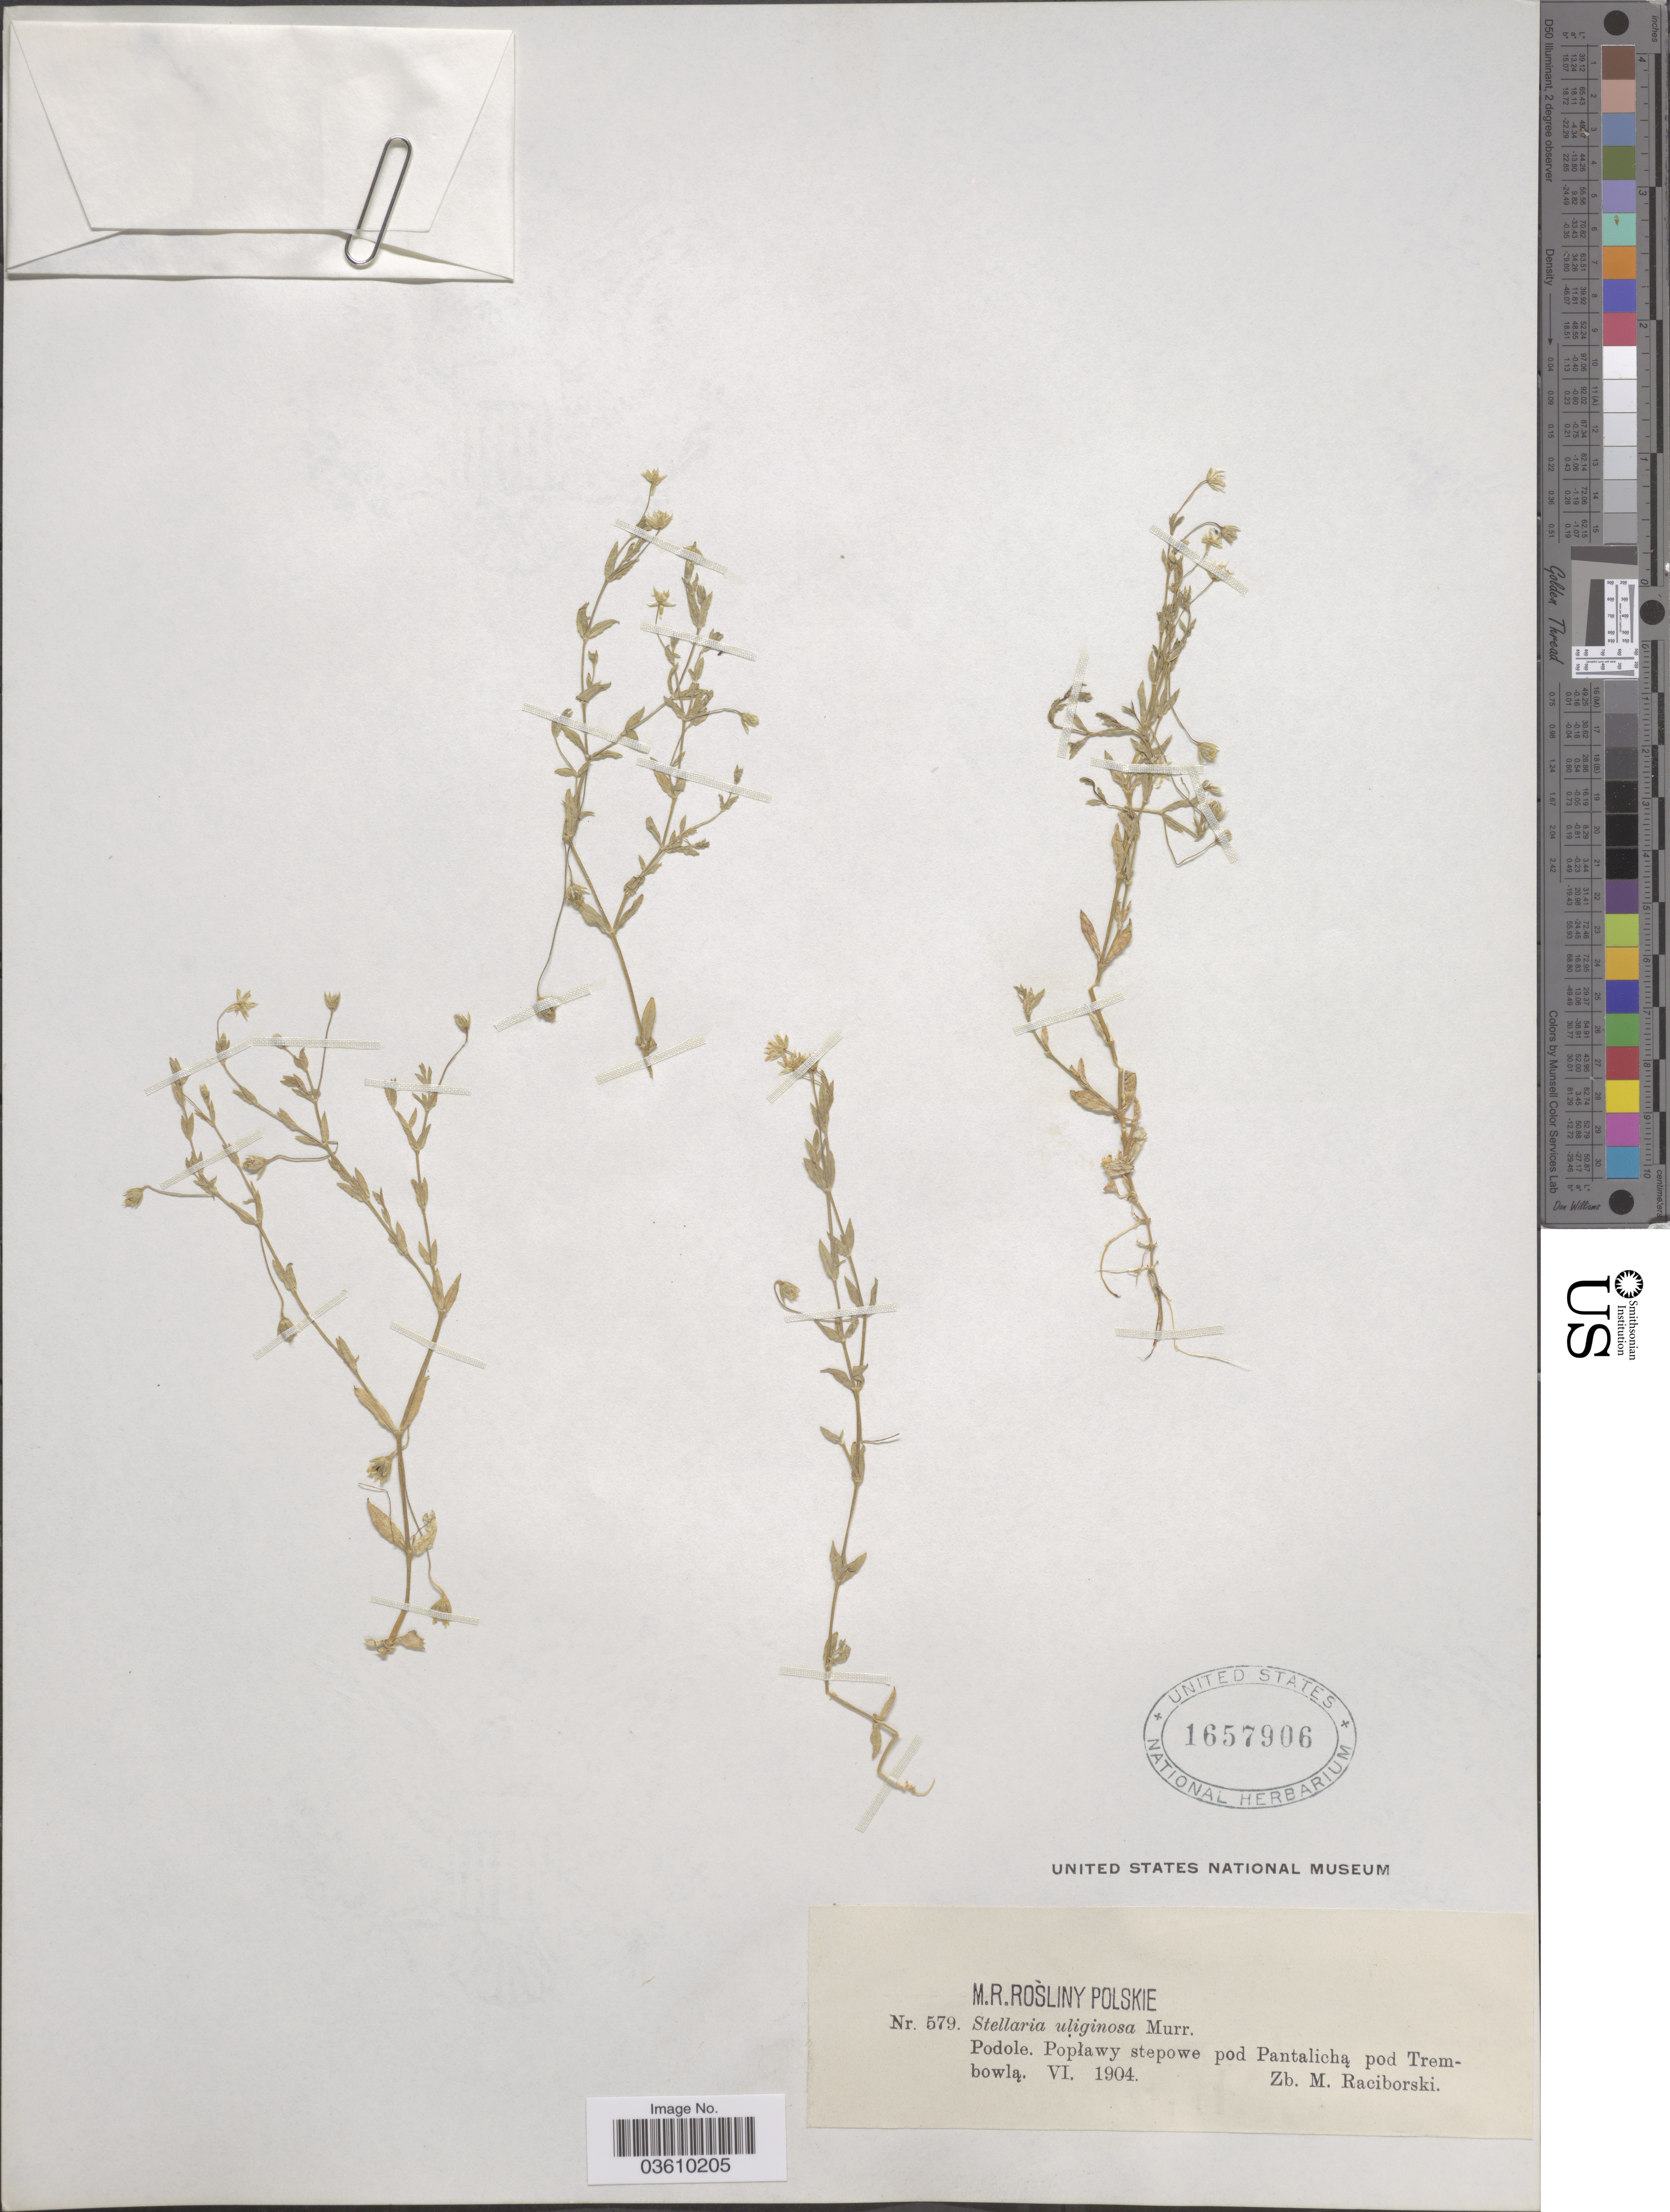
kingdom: Plantae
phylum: Tracheophyta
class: Magnoliopsida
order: Caryophyllales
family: Caryophyllaceae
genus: Stellaria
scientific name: Stellaria stricta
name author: Richardson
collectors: Z. Raciborski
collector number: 579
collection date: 1904-06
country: Poland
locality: Podole. Popławy stepowe pod Pantalichą pod Trembowlą.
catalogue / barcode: US 1657906